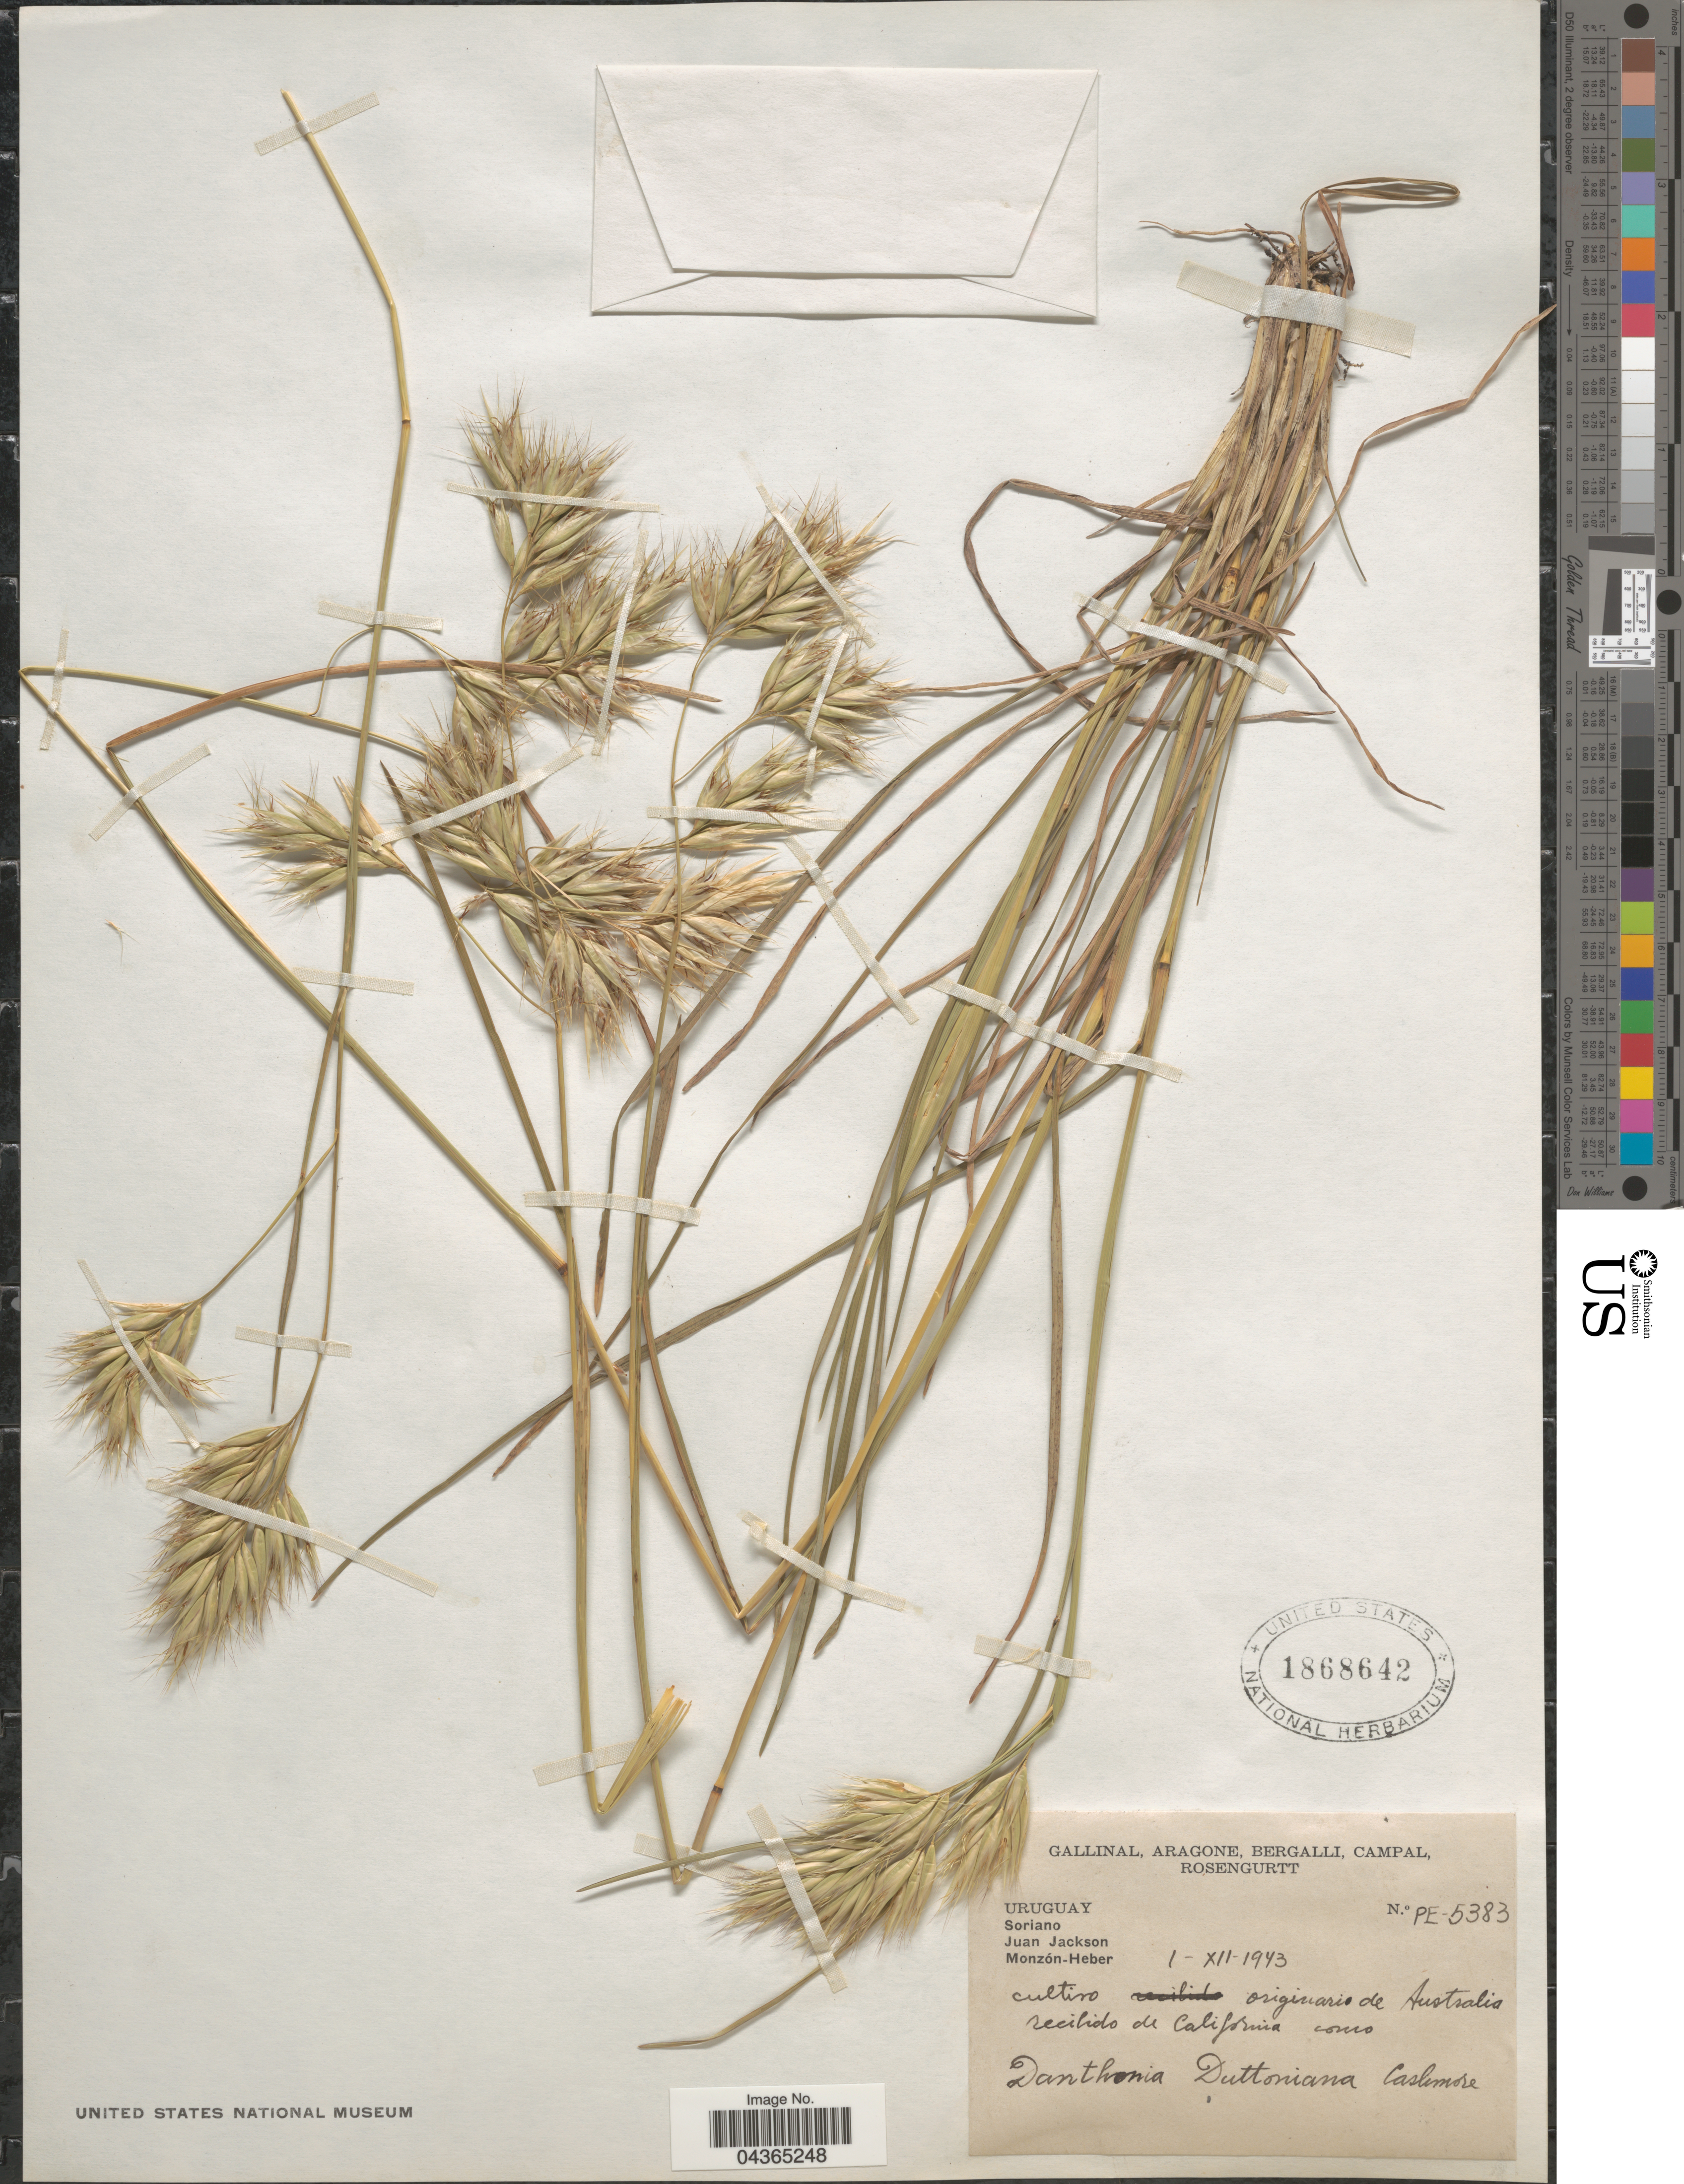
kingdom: Plantae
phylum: Tracheophyta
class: Liliopsida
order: Poales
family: Poaceae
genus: Rytidosperma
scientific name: Rytidosperma duttonianum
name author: (Cashmore) Connor & Edgar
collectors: -. Gallinal, -- Aragone, -- Bergalli, -- Campal & Rosengurtt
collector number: PE-5383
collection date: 1943-12-01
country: Uruguay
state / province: Soriano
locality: Juan Jackson. Monzón-Heber.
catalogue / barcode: US 1868642